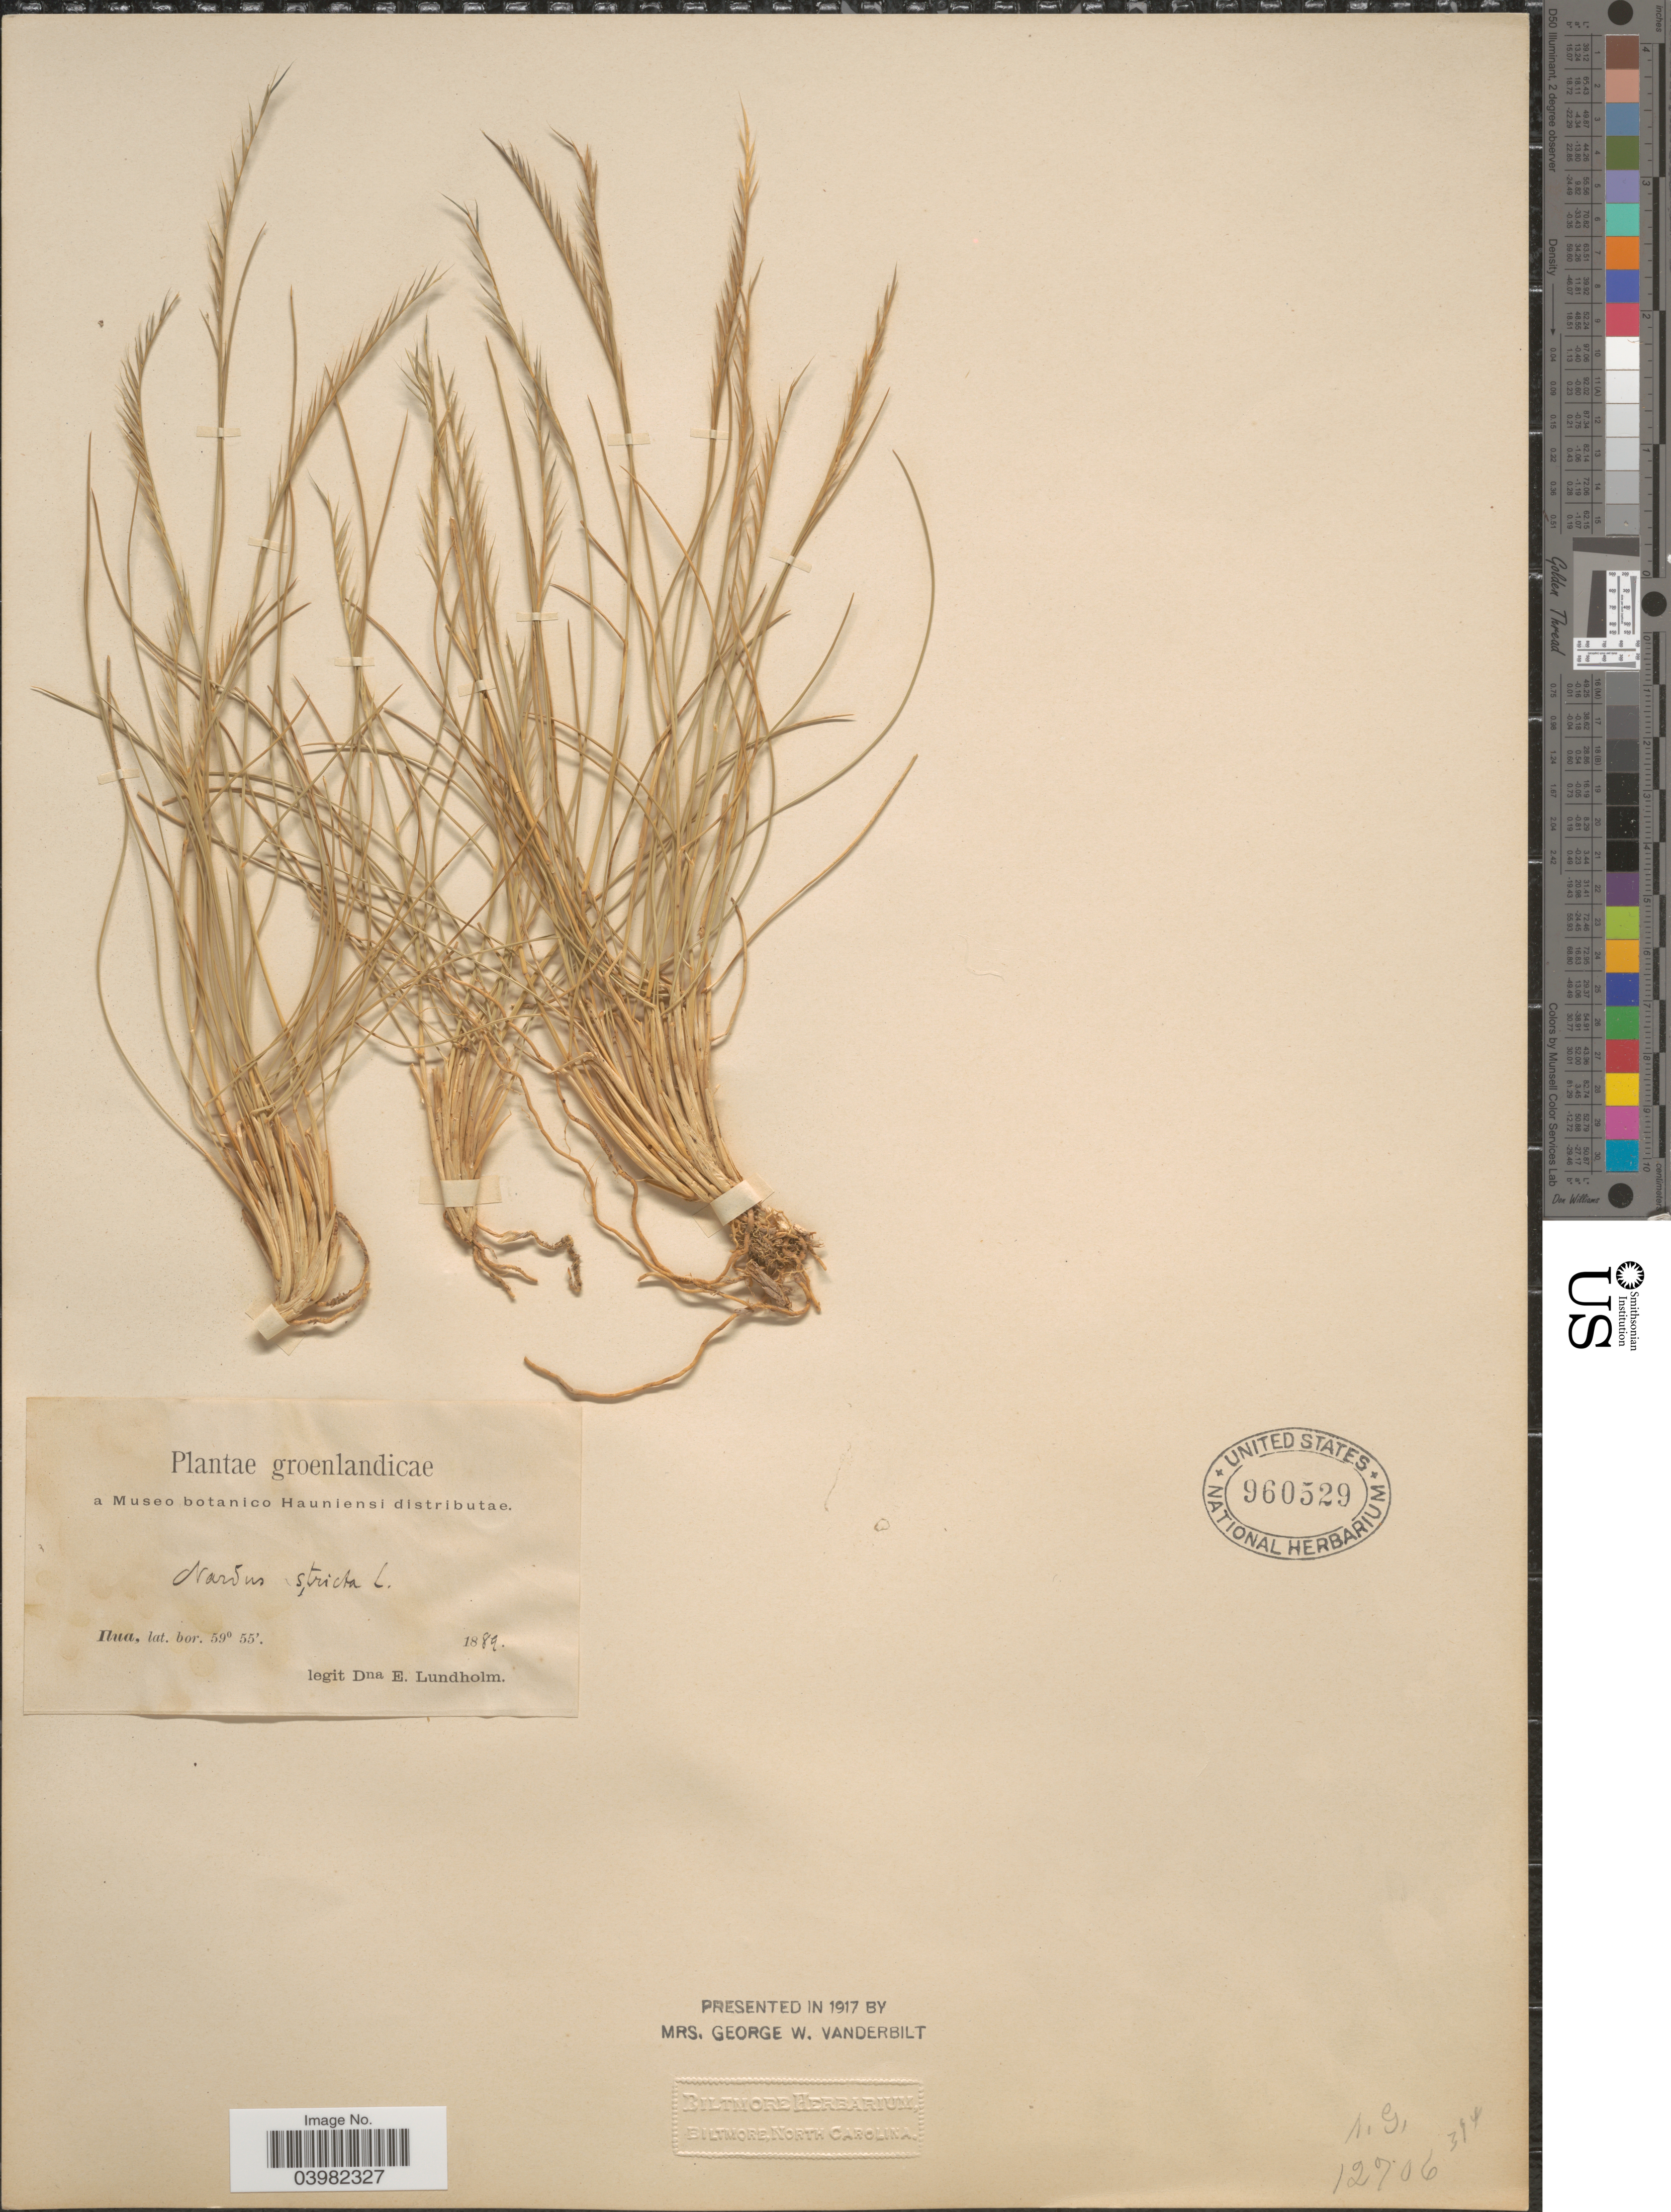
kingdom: Plantae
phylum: Tracheophyta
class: Liliopsida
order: Poales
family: Poaceae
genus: Nardus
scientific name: Nardus stricta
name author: L.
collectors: D. Lundholm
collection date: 1889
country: Greenland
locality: Groenlandicae. Ilua.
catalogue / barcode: US 960529